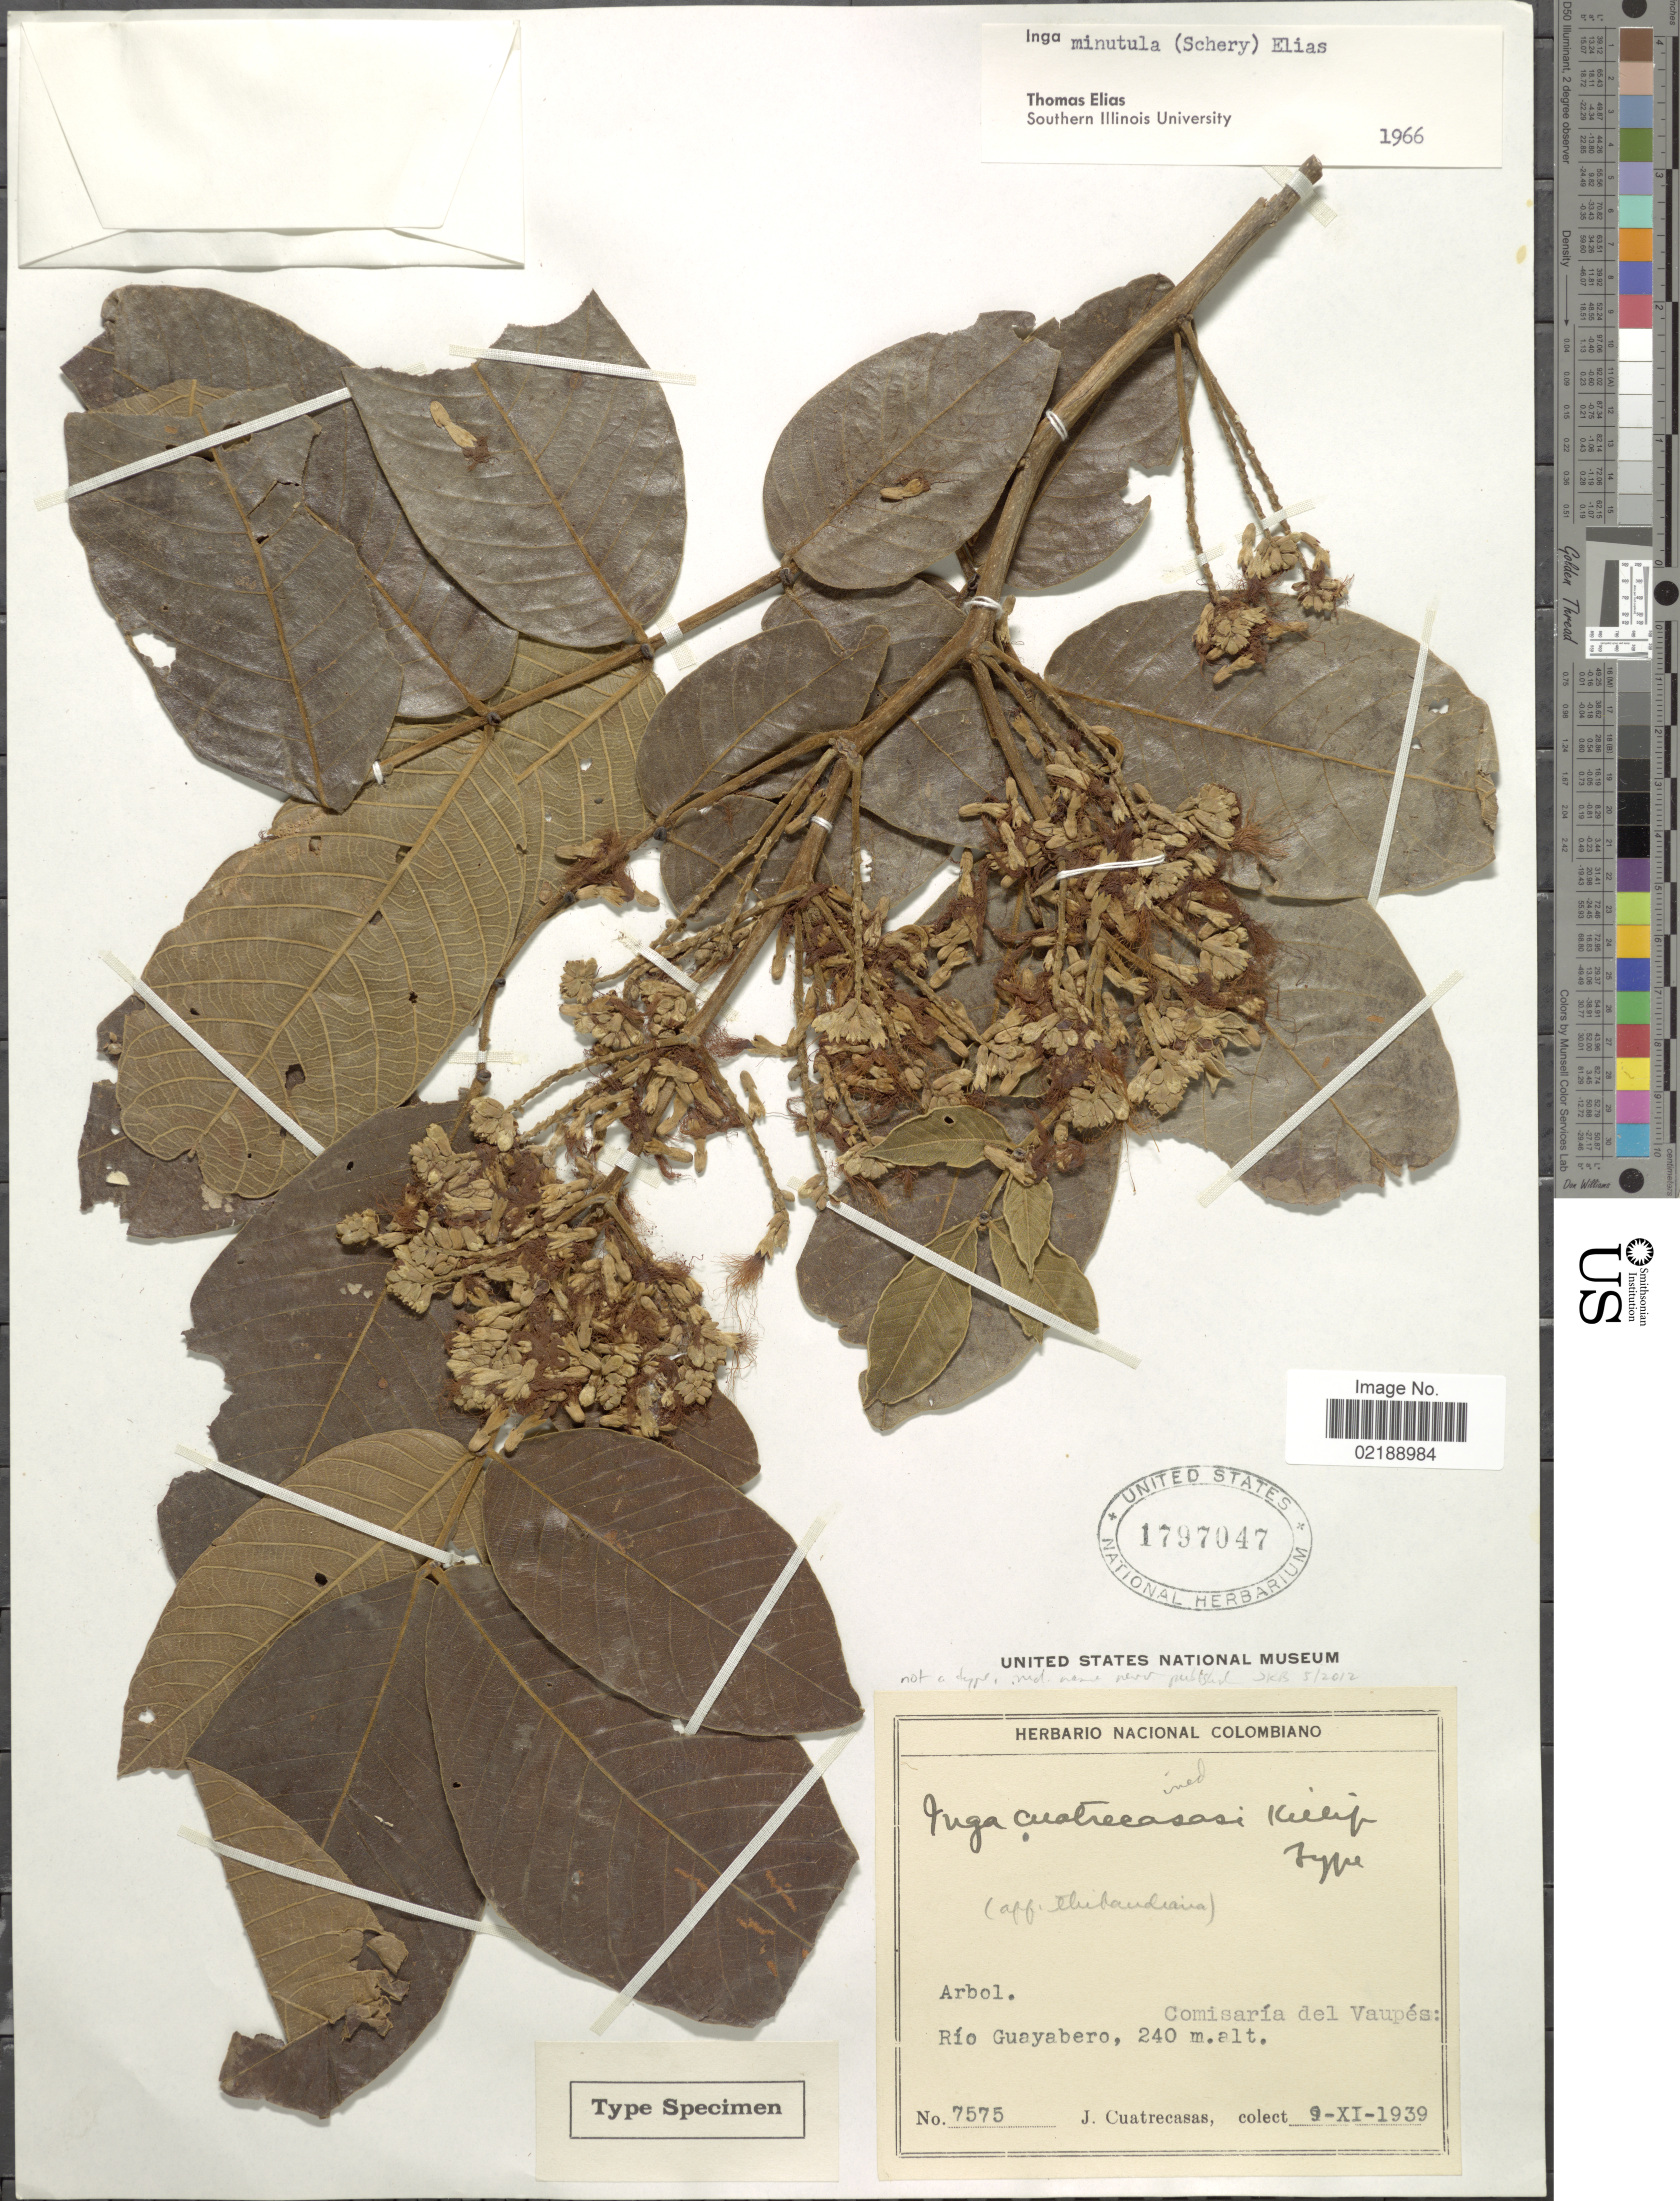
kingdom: Plantae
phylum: Tracheophyta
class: Magnoliopsida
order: Fabales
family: Fabaceae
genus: Inga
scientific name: Inga oerstediana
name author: Benth.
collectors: J. Cuatrecasas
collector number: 7575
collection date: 1939-11-09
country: Colombia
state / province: Vaupés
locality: Arbol. Comisaría del Vaupés: Río Guayabero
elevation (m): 240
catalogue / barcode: US 1797047